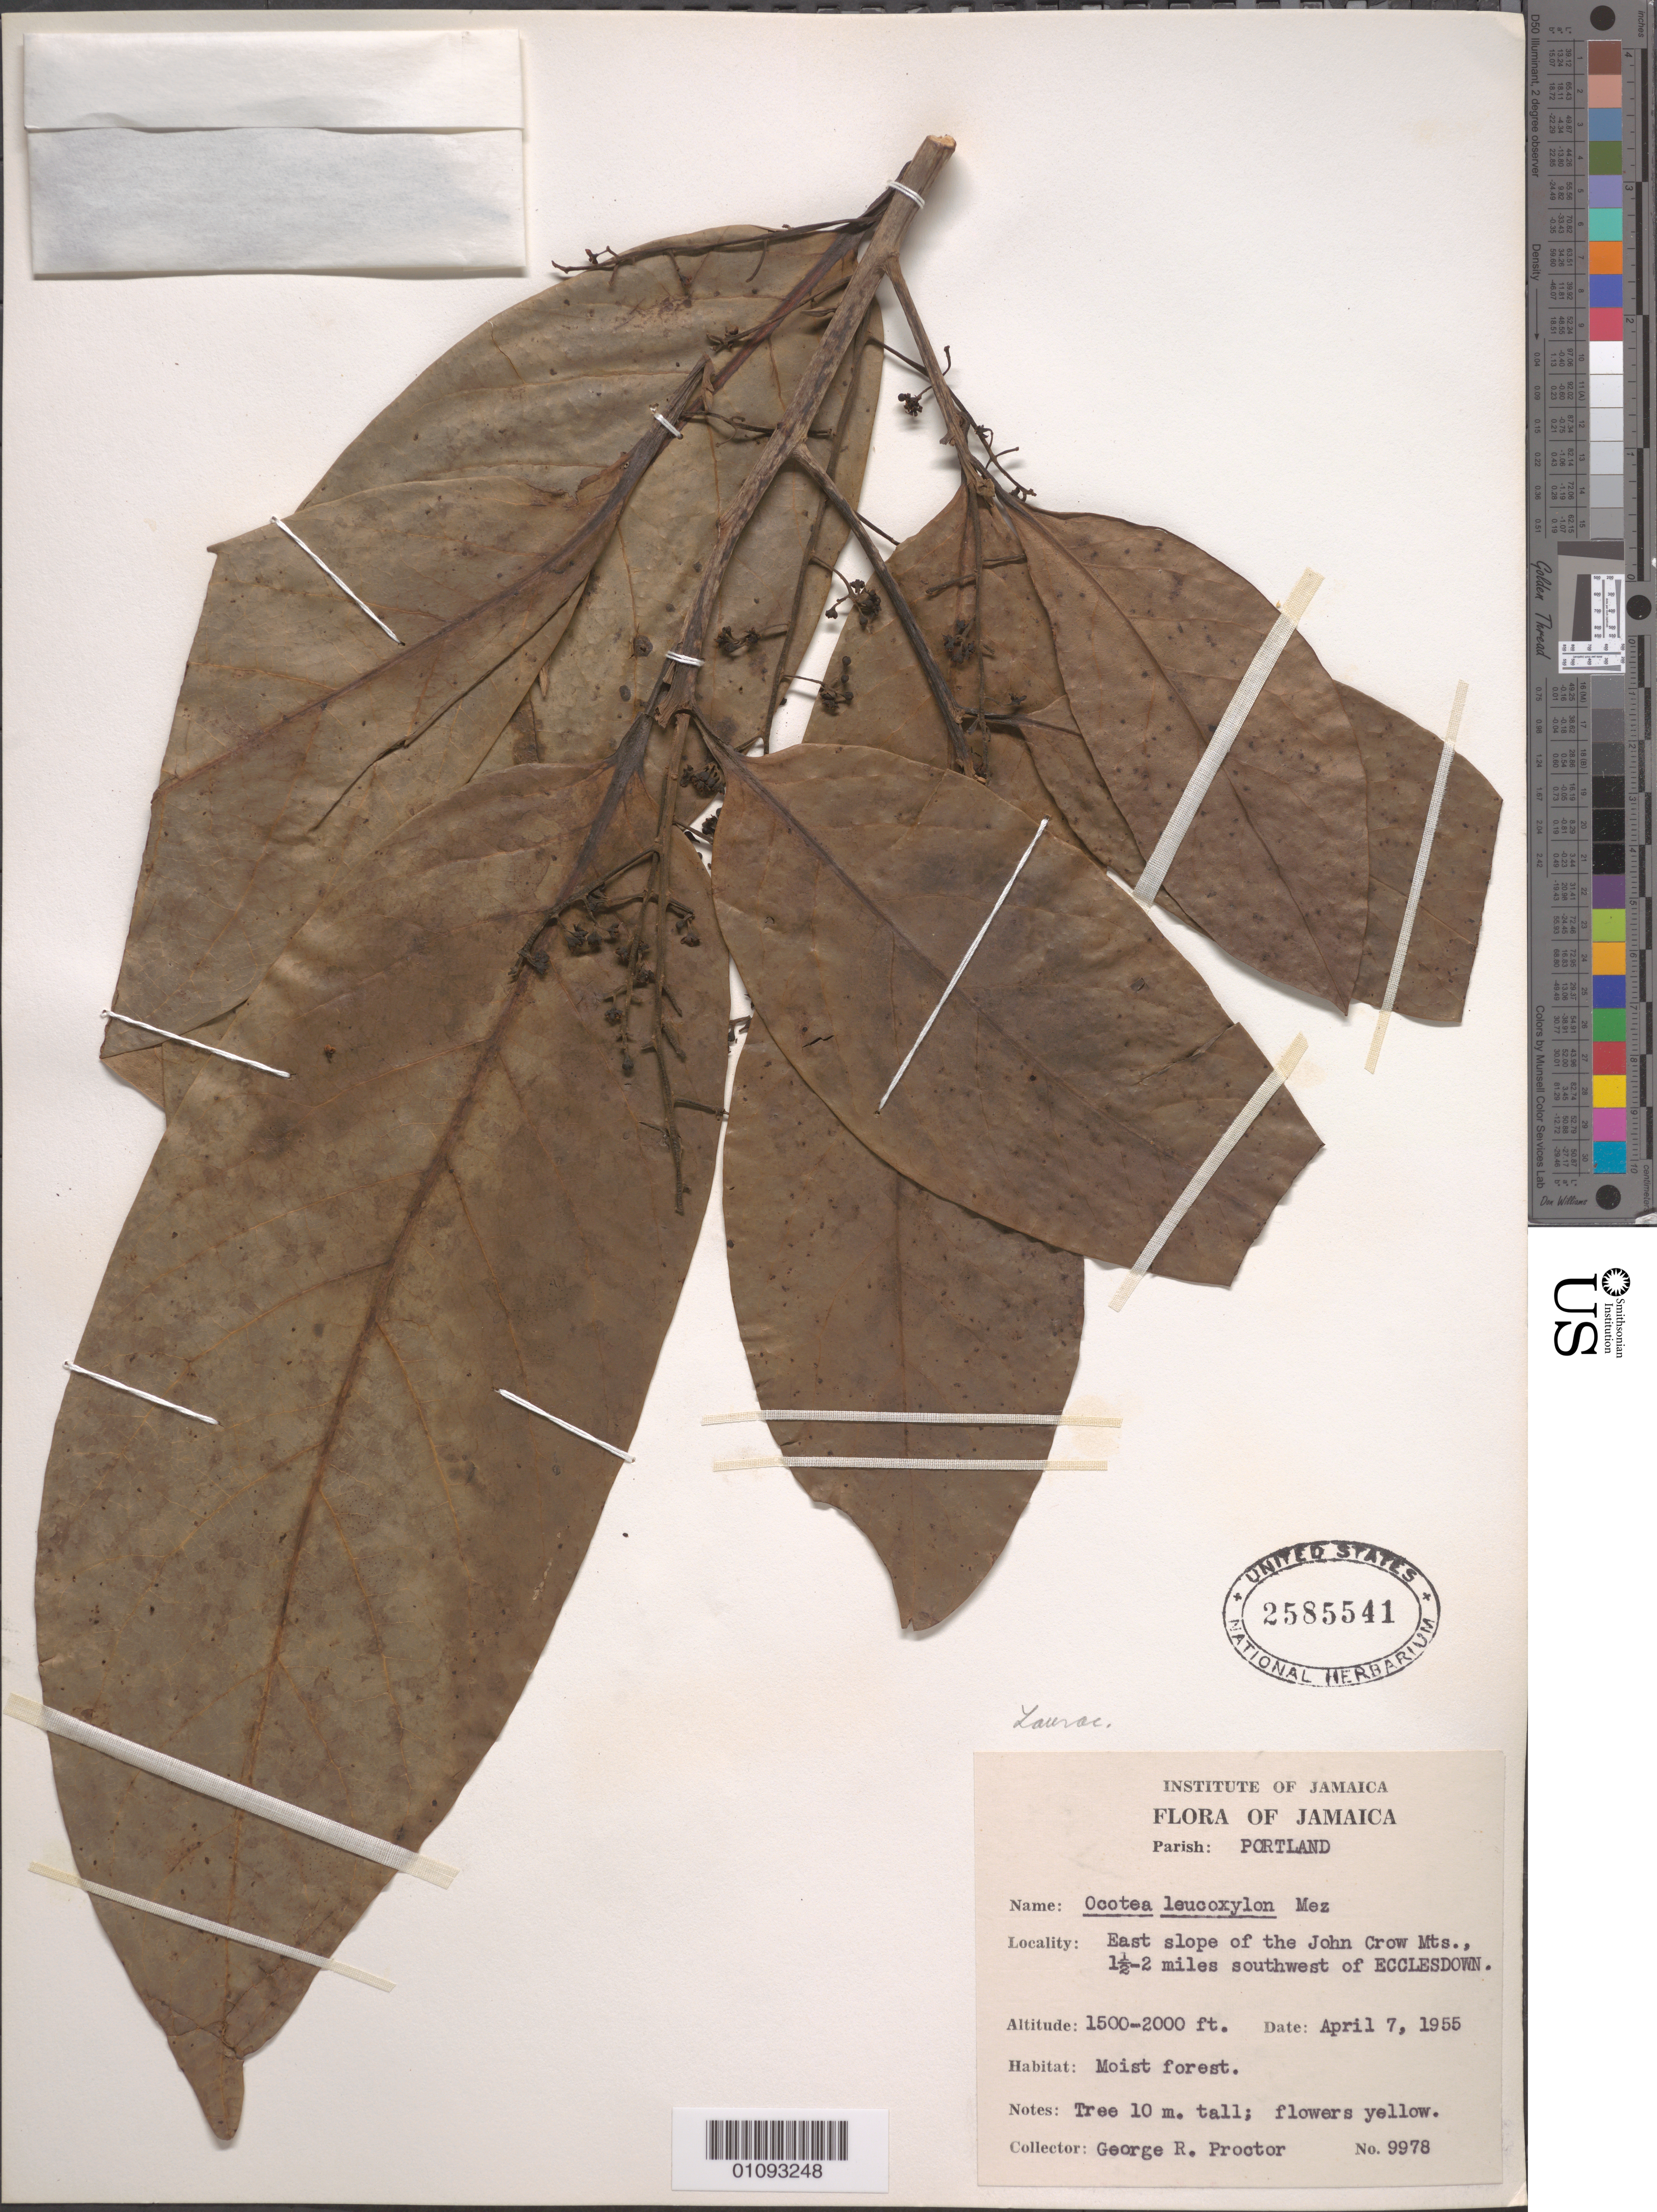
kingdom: Plantae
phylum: Tracheophyta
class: Magnoliopsida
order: Laurales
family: Lauraceae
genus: Ocotea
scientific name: Ocotea leucoxylon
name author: (Sw.) Laness.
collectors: G. R. Proctor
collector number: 9978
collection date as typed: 07 Apr 1955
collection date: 1955-04-07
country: Jamaica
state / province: Portland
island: Jamaica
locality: E slope of the John Crow Mts. SW of Ecclesdown.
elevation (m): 457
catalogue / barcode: US 2585541